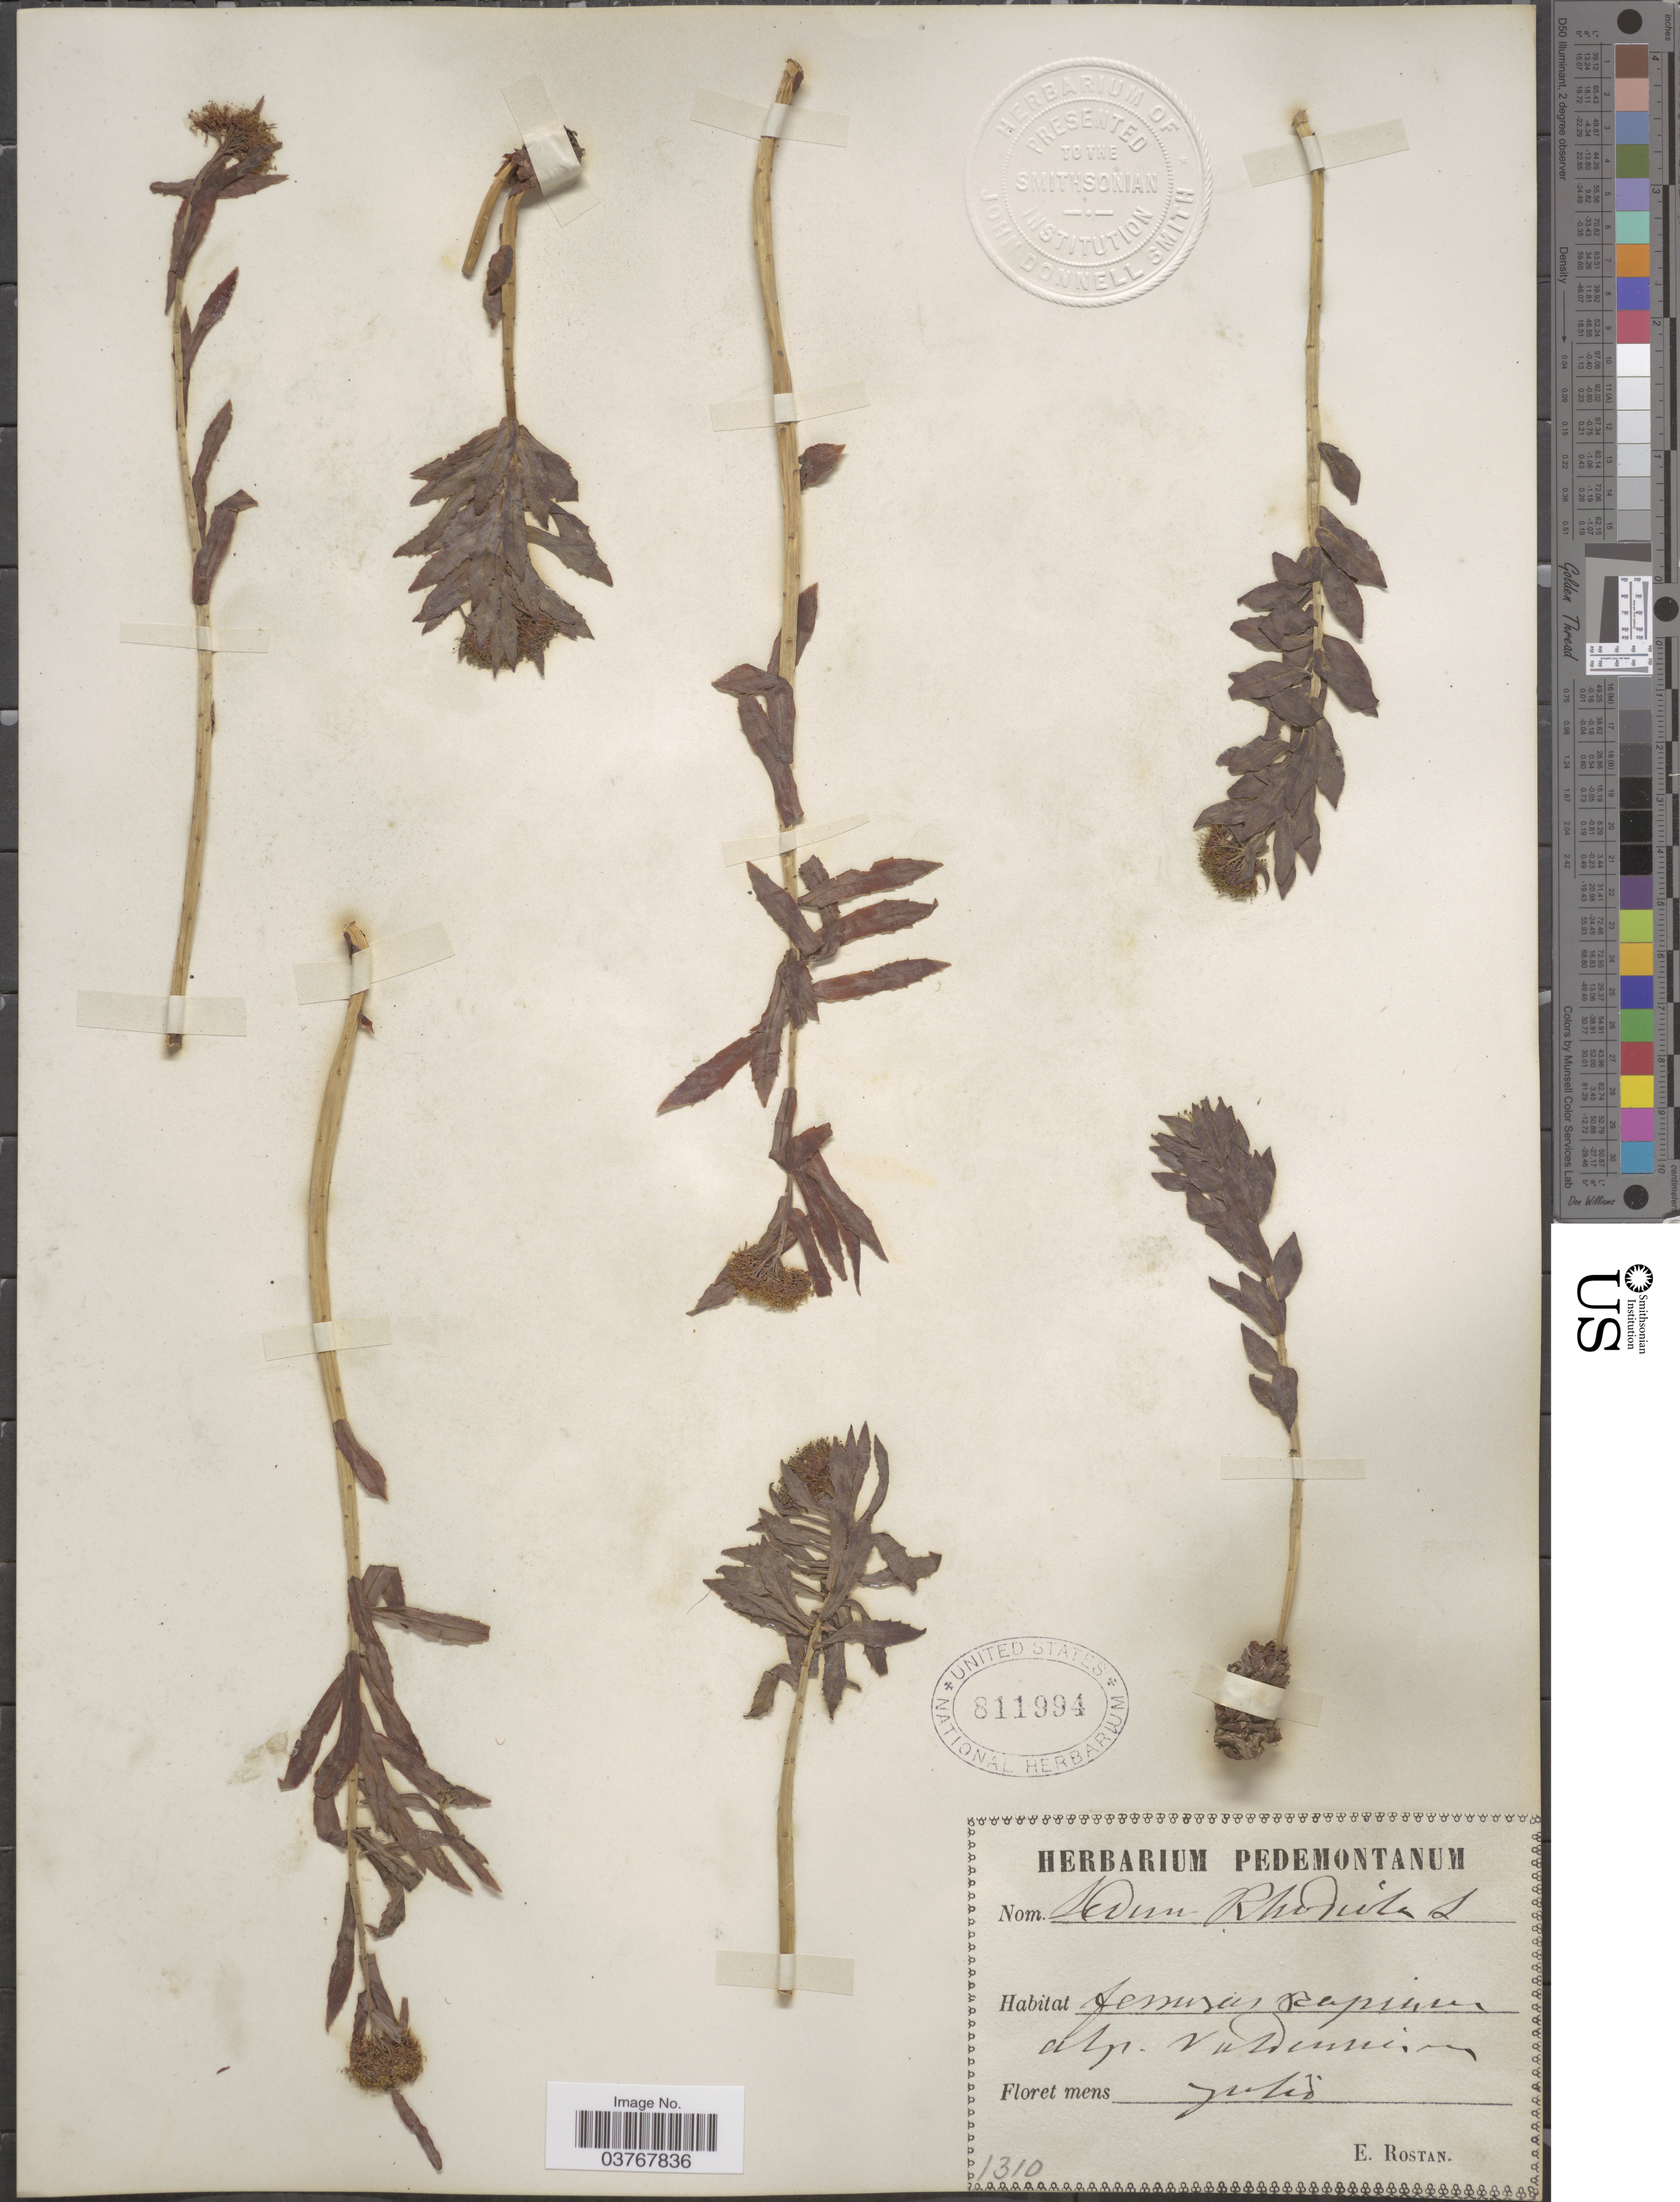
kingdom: Plantae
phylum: Tracheophyta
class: Magnoliopsida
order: Saxifragales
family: Crassulaceae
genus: Sedum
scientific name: Sedum rhodiola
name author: DC.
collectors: E. Rostan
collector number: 1310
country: Italy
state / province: Piedmont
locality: [illegible text].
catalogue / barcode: US 811994